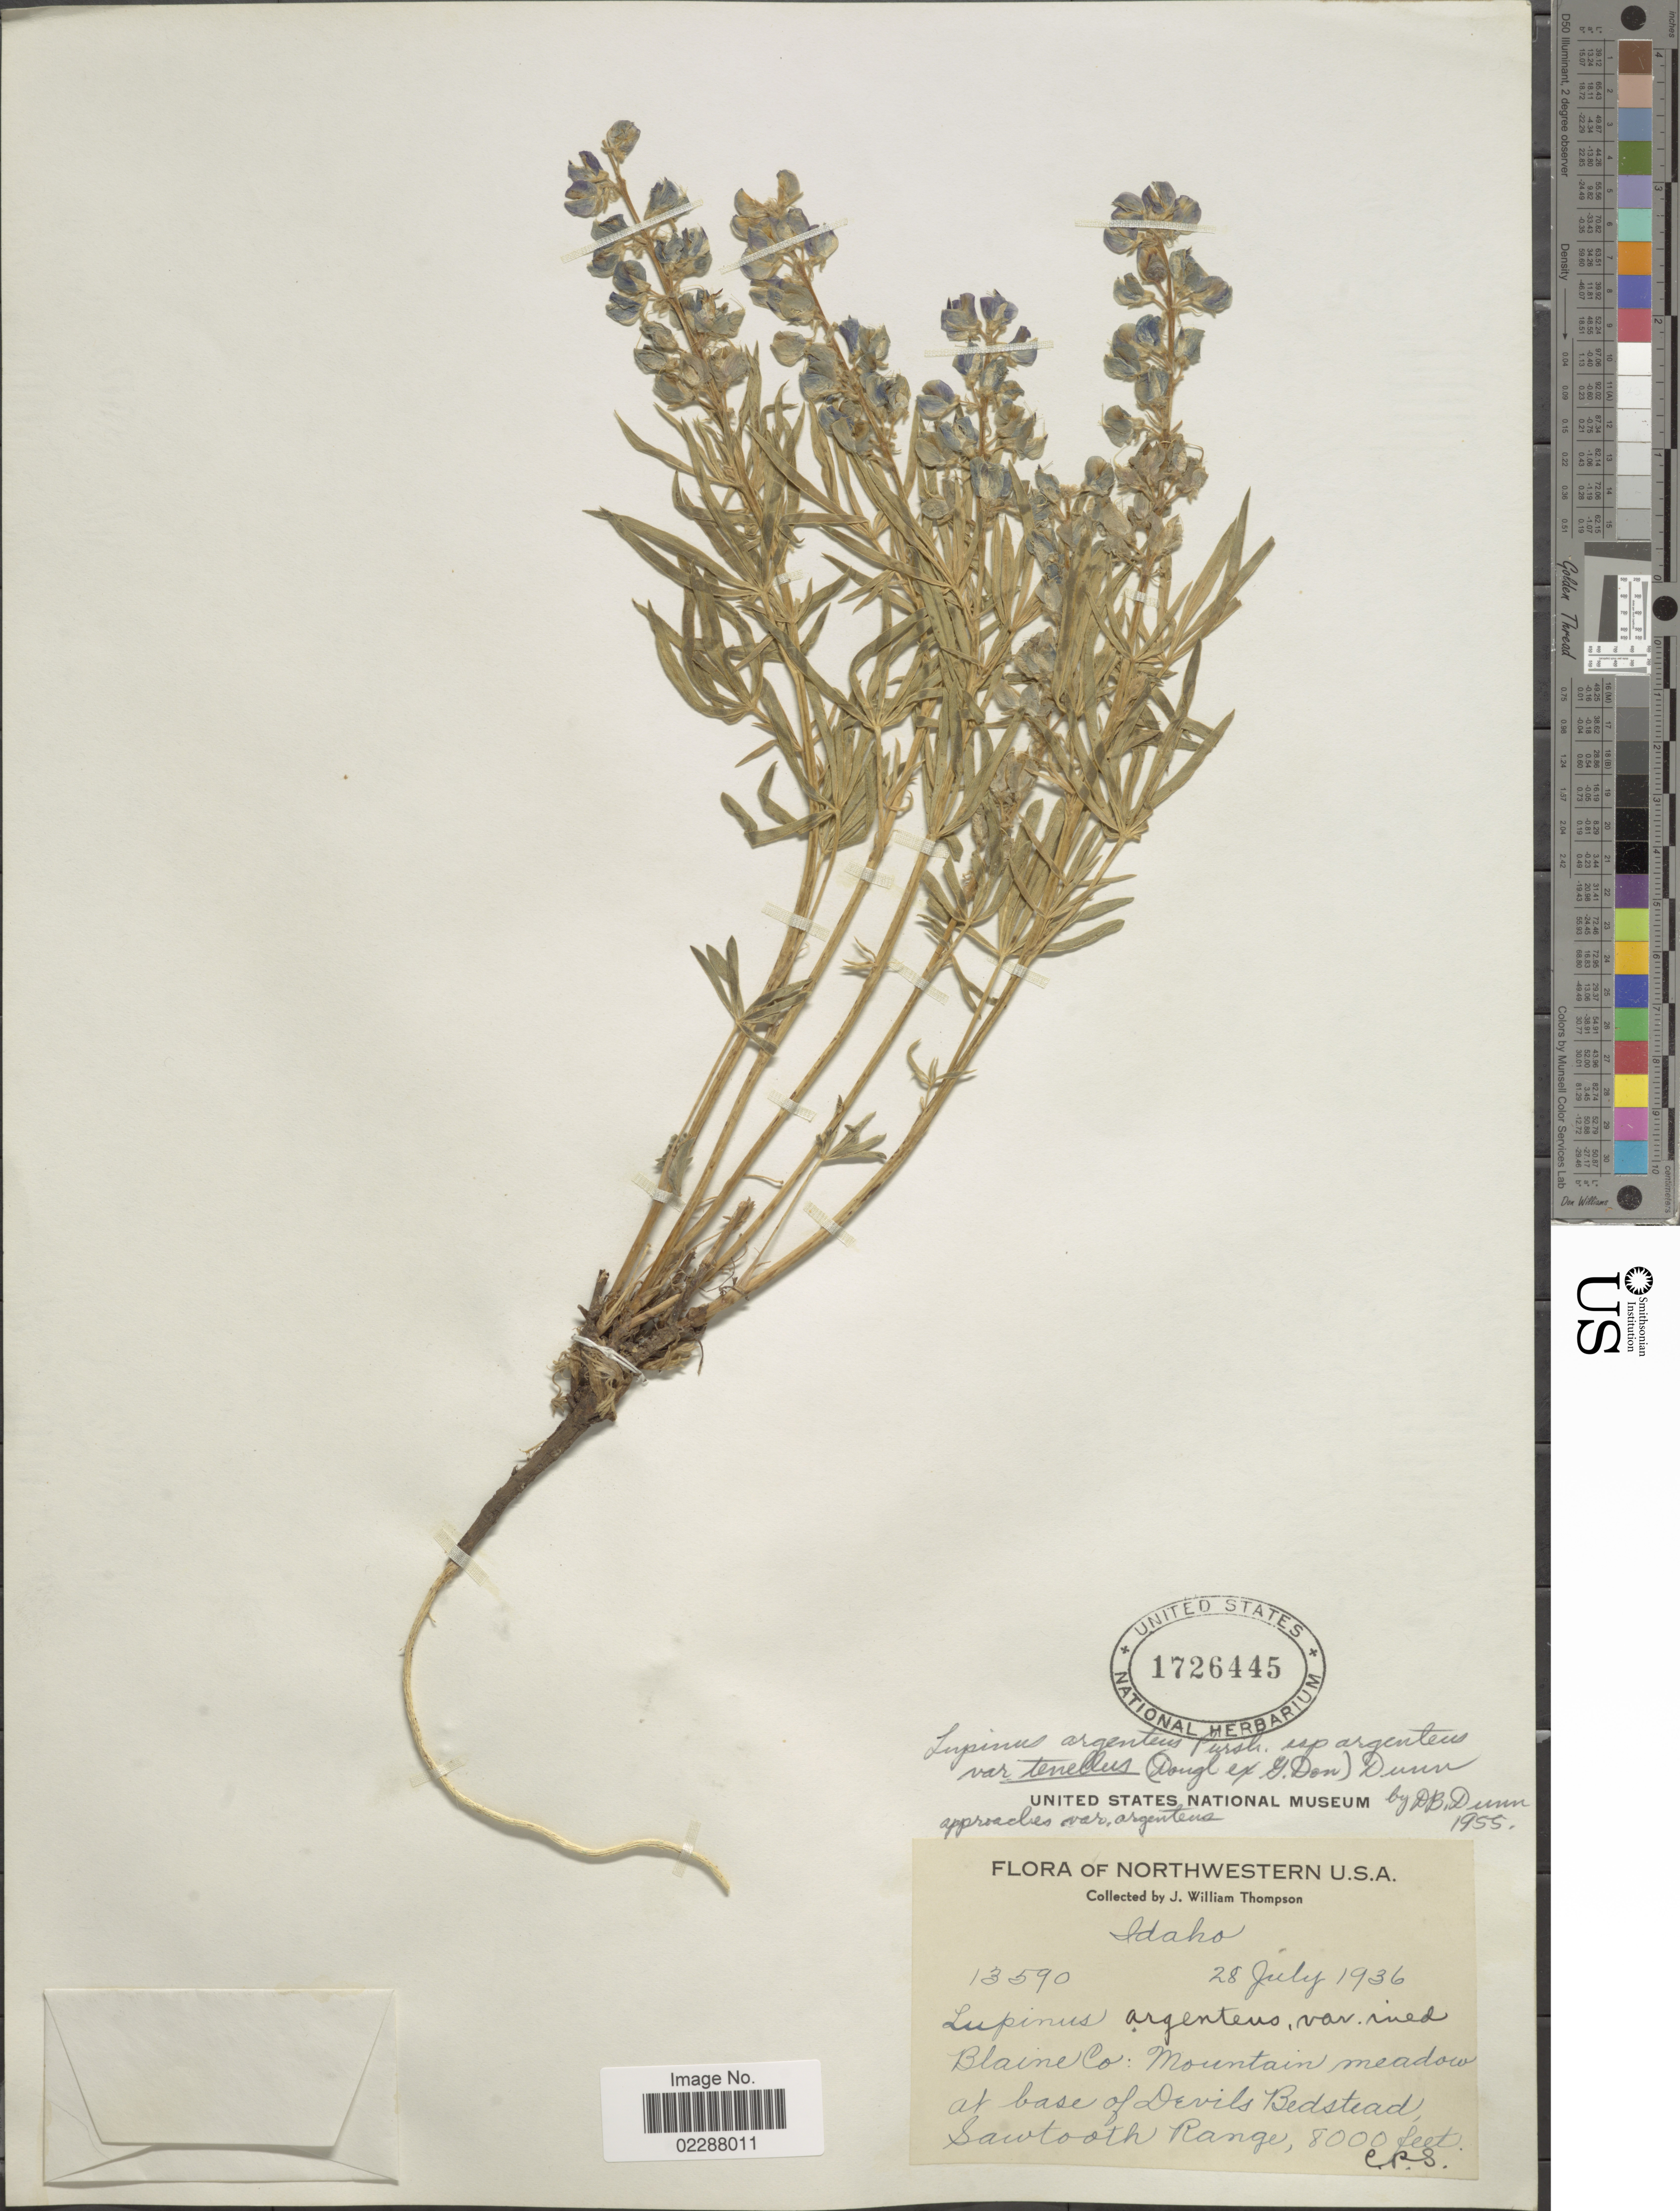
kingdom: Plantae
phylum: Tracheophyta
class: Magnoliopsida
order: Fabales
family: Fabaceae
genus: Lupinus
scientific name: Lupinus tenellus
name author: Douglas ex G. Don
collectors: J. W. Thompson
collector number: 13590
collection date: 1936-07-28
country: United States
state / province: Idaho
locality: Northwestern USA, Blaine Co.: Mountain meadow at base of Devils Bedstead Sawtooth Range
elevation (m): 2438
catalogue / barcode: US 1726445